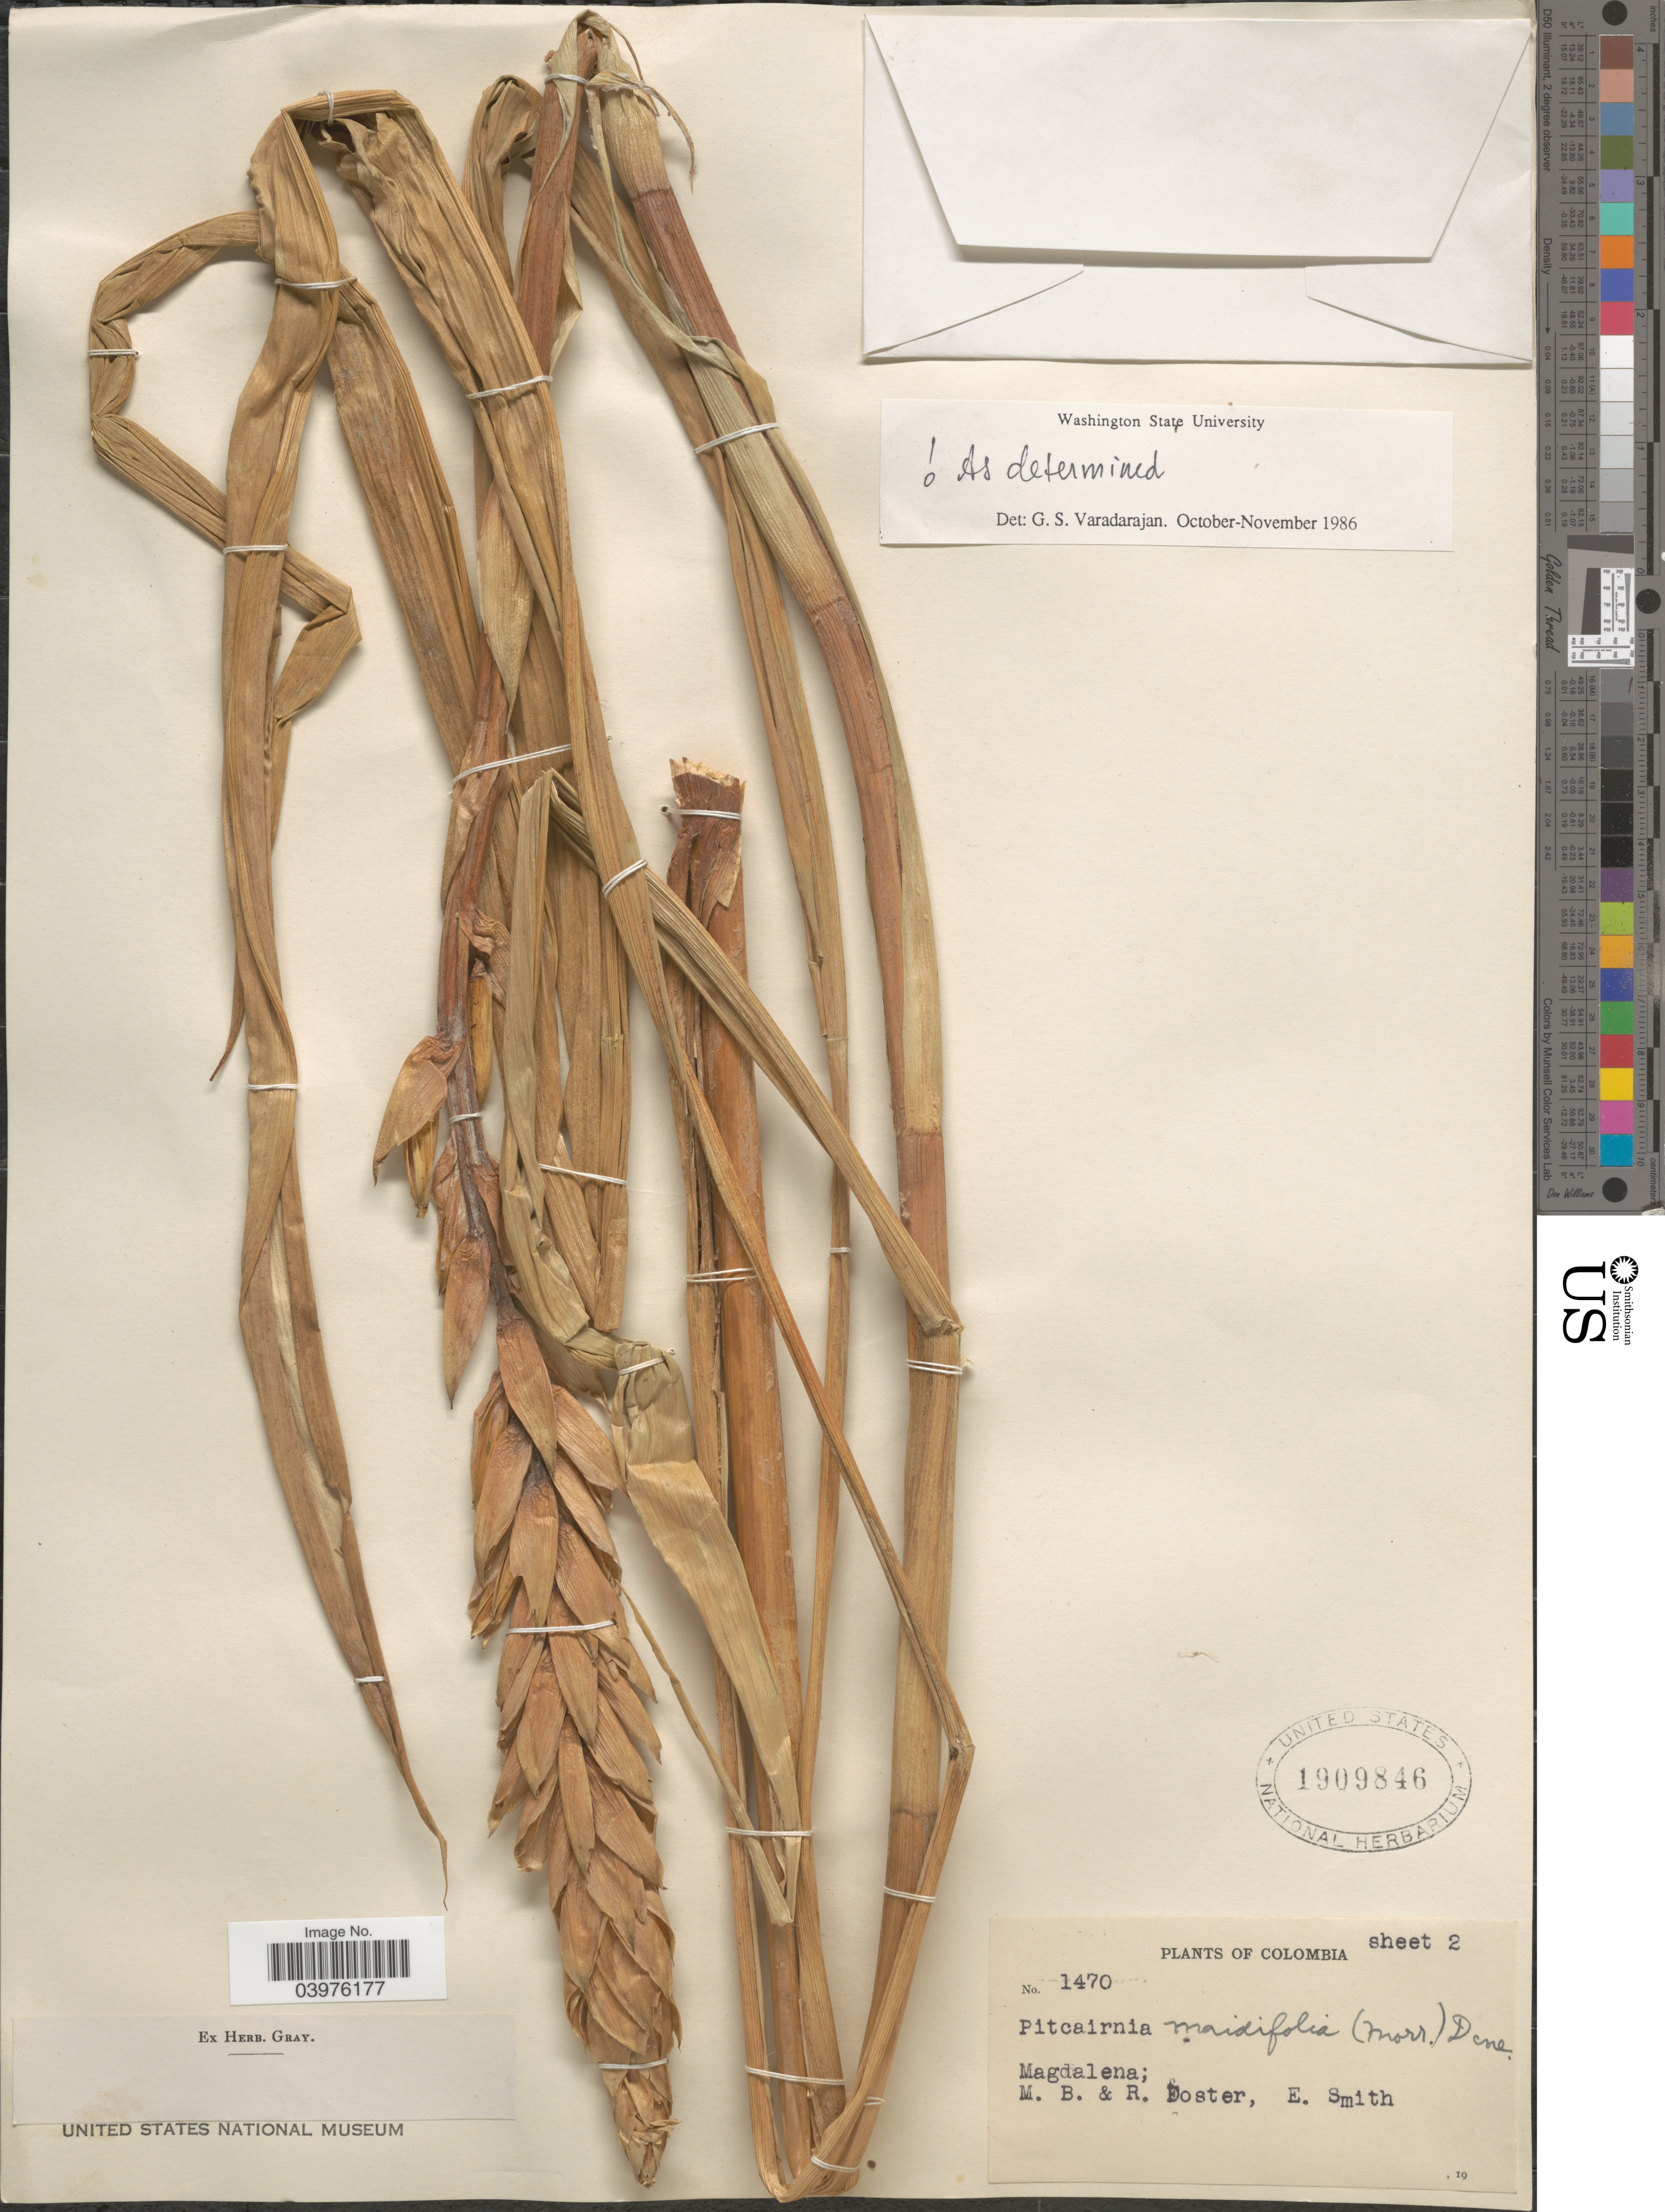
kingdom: Plantae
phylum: Tracheophyta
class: Liliopsida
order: Poales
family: Bromeliaceae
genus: Pitcairnia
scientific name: Pitcairnia maidifolia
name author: (C. Morren) Decne. ex Planch.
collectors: M. B. Foster, R. Foster & E. Smith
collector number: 1470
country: Colombia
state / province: Magdalena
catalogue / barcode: US 1909846